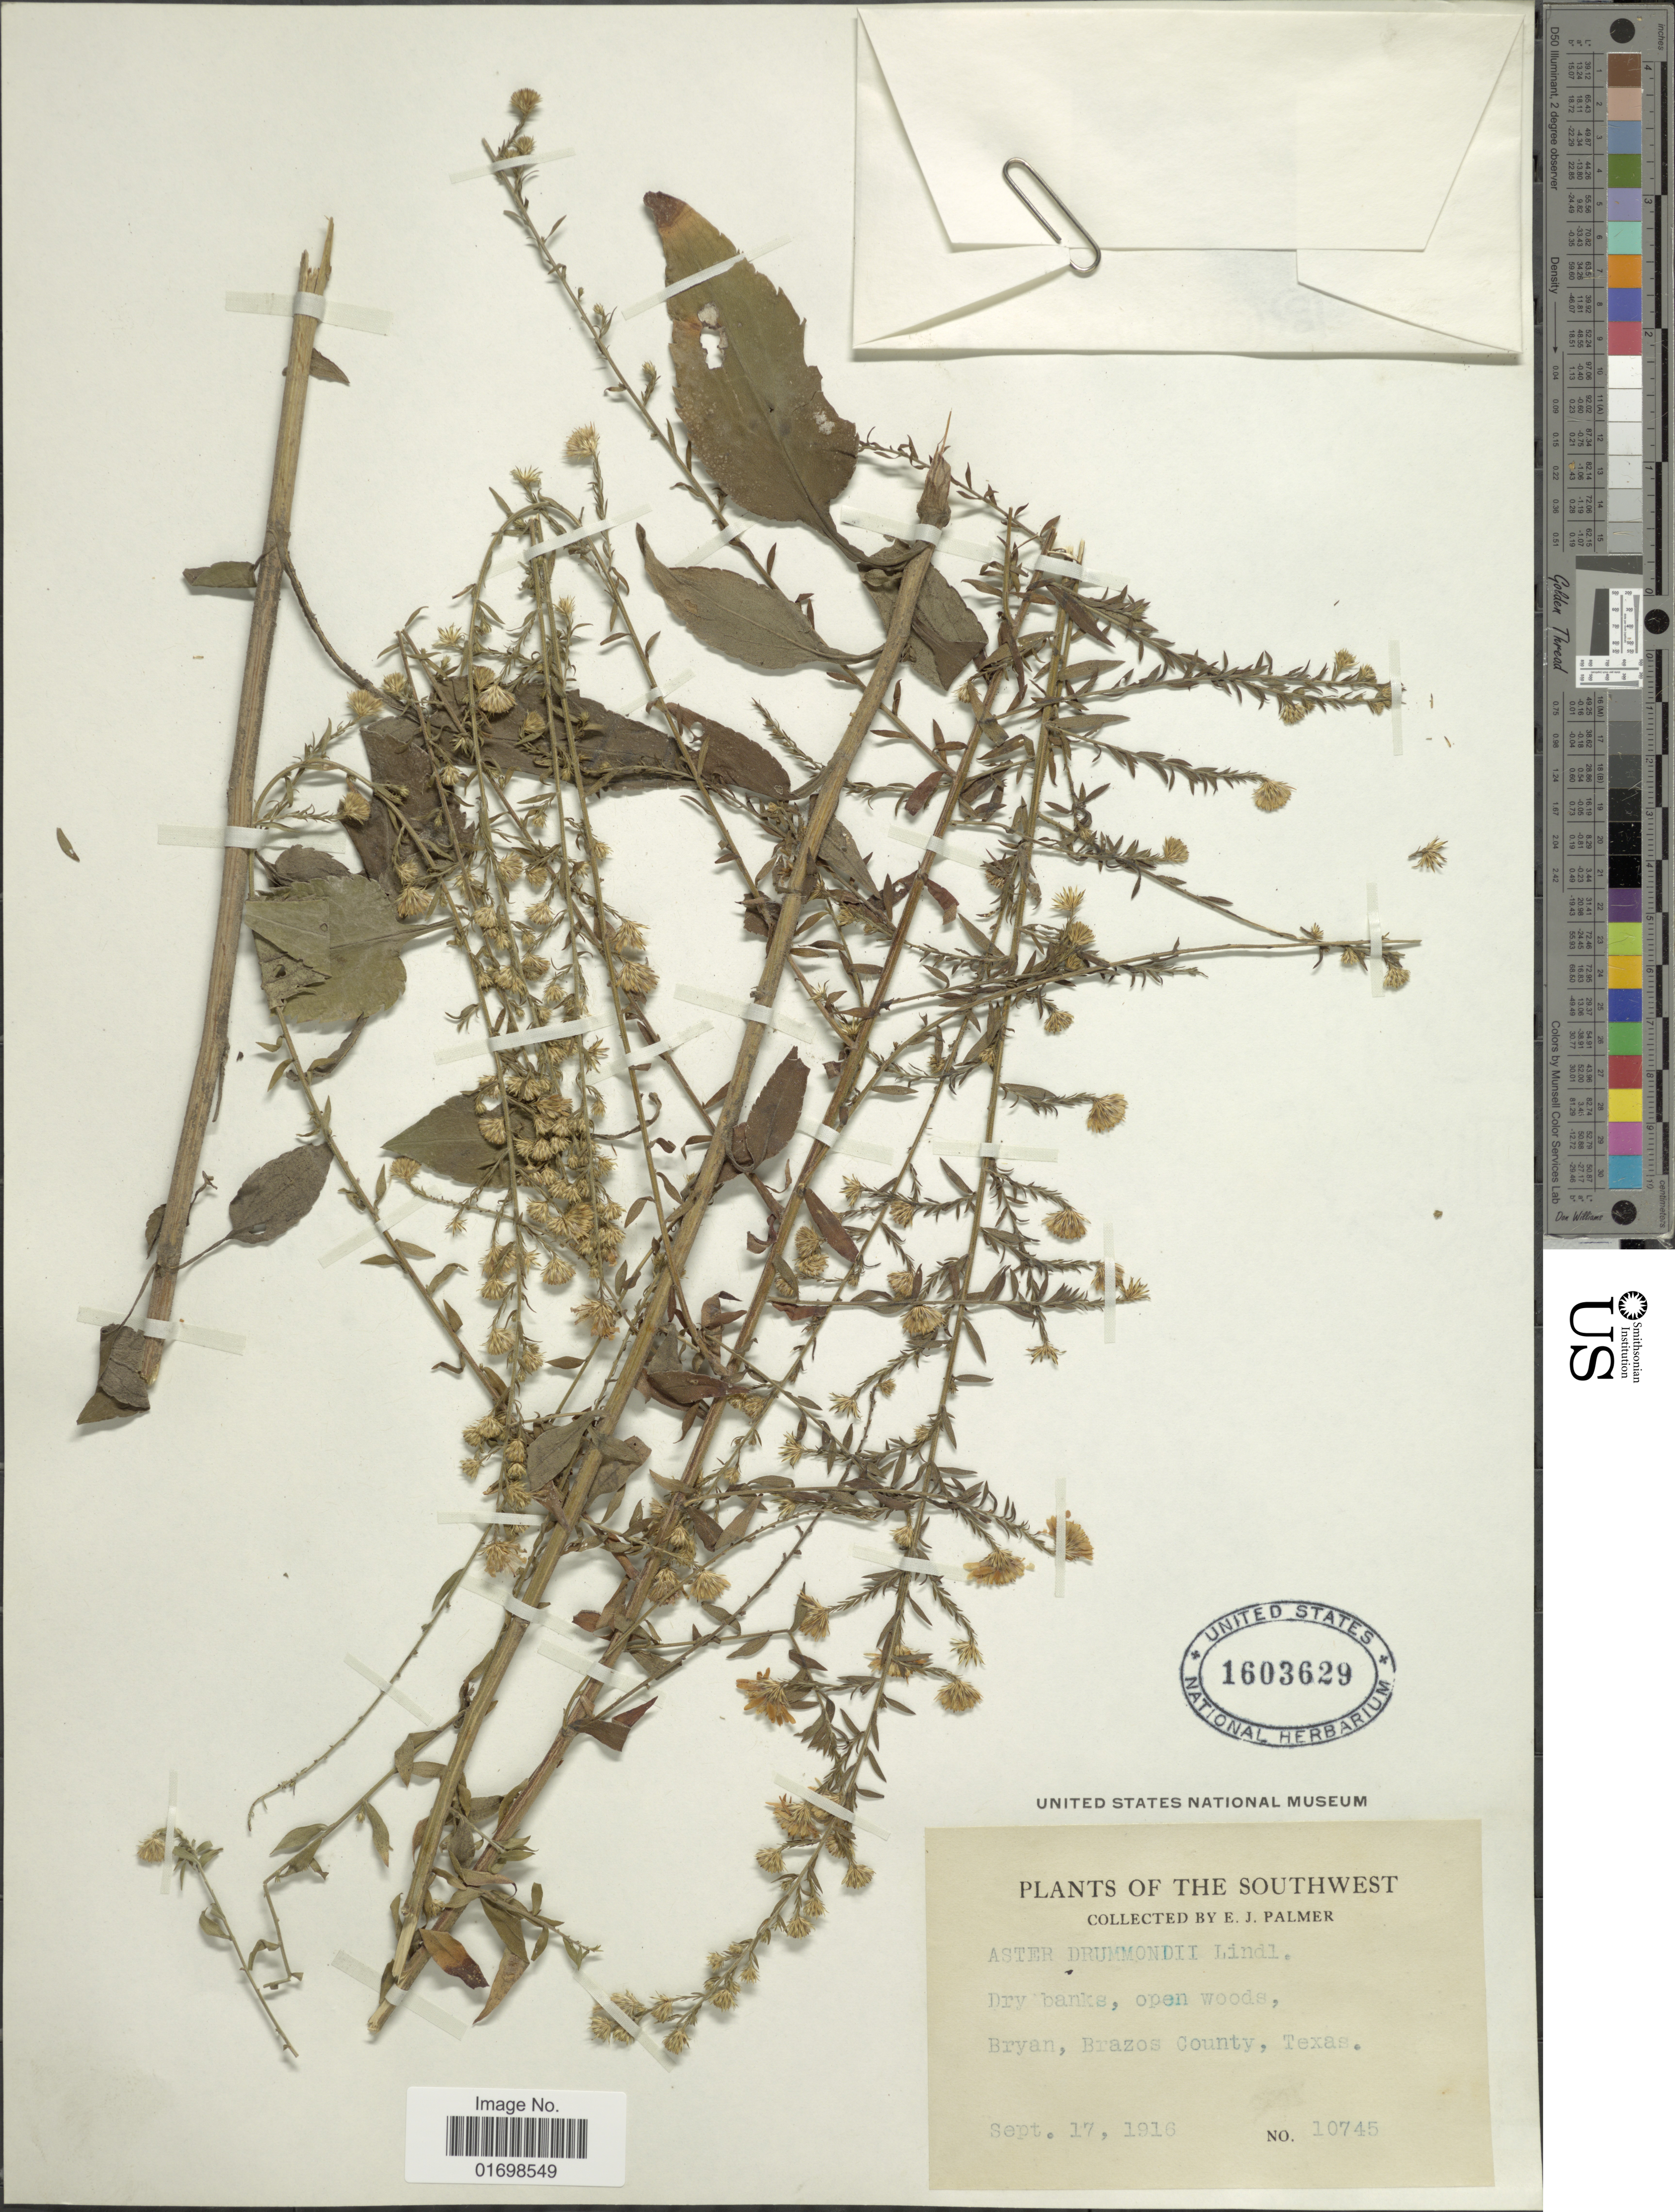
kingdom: Plantae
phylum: Tracheophyta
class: Magnoliopsida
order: Asterales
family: Asteraceae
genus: Symphyotrichum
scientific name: Symphyotrichum drummondii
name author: (Lindl.) G.L. Nesom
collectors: E. J. Palmer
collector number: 10745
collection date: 1916-09-17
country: United States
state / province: Texas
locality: Southwest, Bryan, Brazos County, Texas.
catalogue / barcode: US 1603629